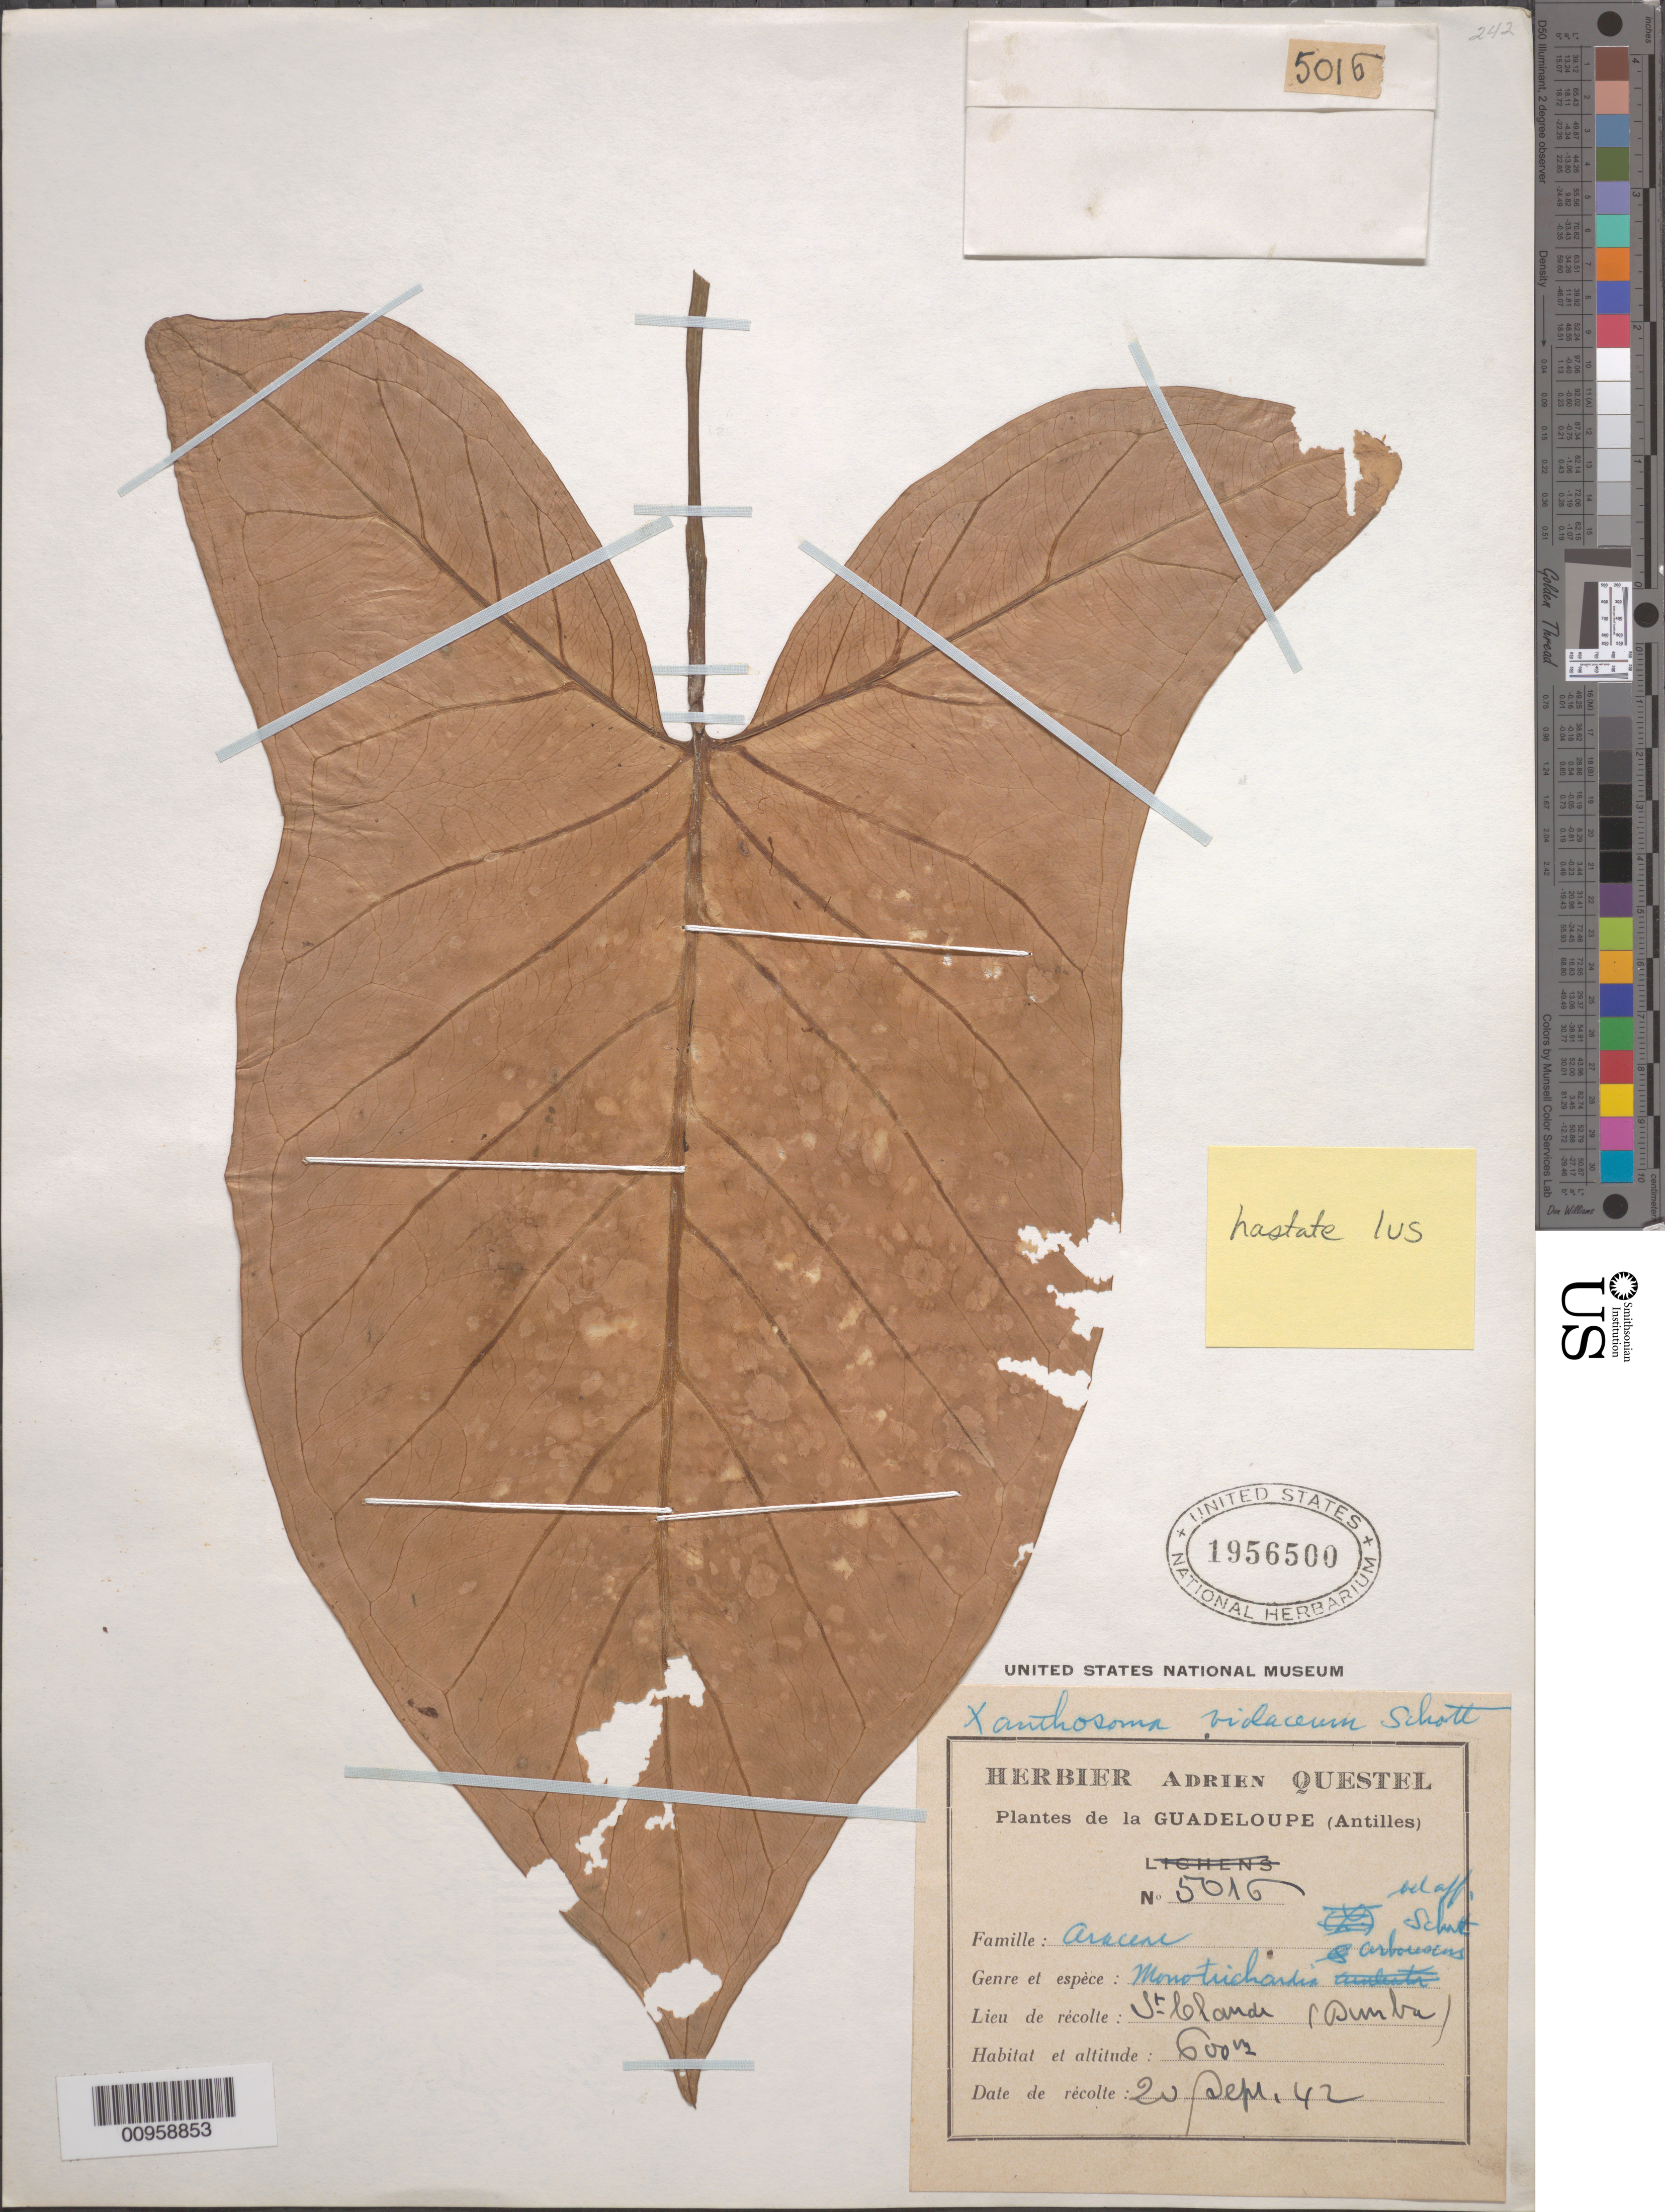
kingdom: Plantae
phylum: Tracheophyta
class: Liliopsida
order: Alismatales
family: Araceae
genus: Xanthosoma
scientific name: Xanthosoma sagittifolium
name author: (L.) Schott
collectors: A. Questel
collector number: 5016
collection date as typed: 20 Sep 1942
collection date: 1942-09-20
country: Guadeloupe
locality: St. LeLande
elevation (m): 600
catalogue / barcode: US 1956500